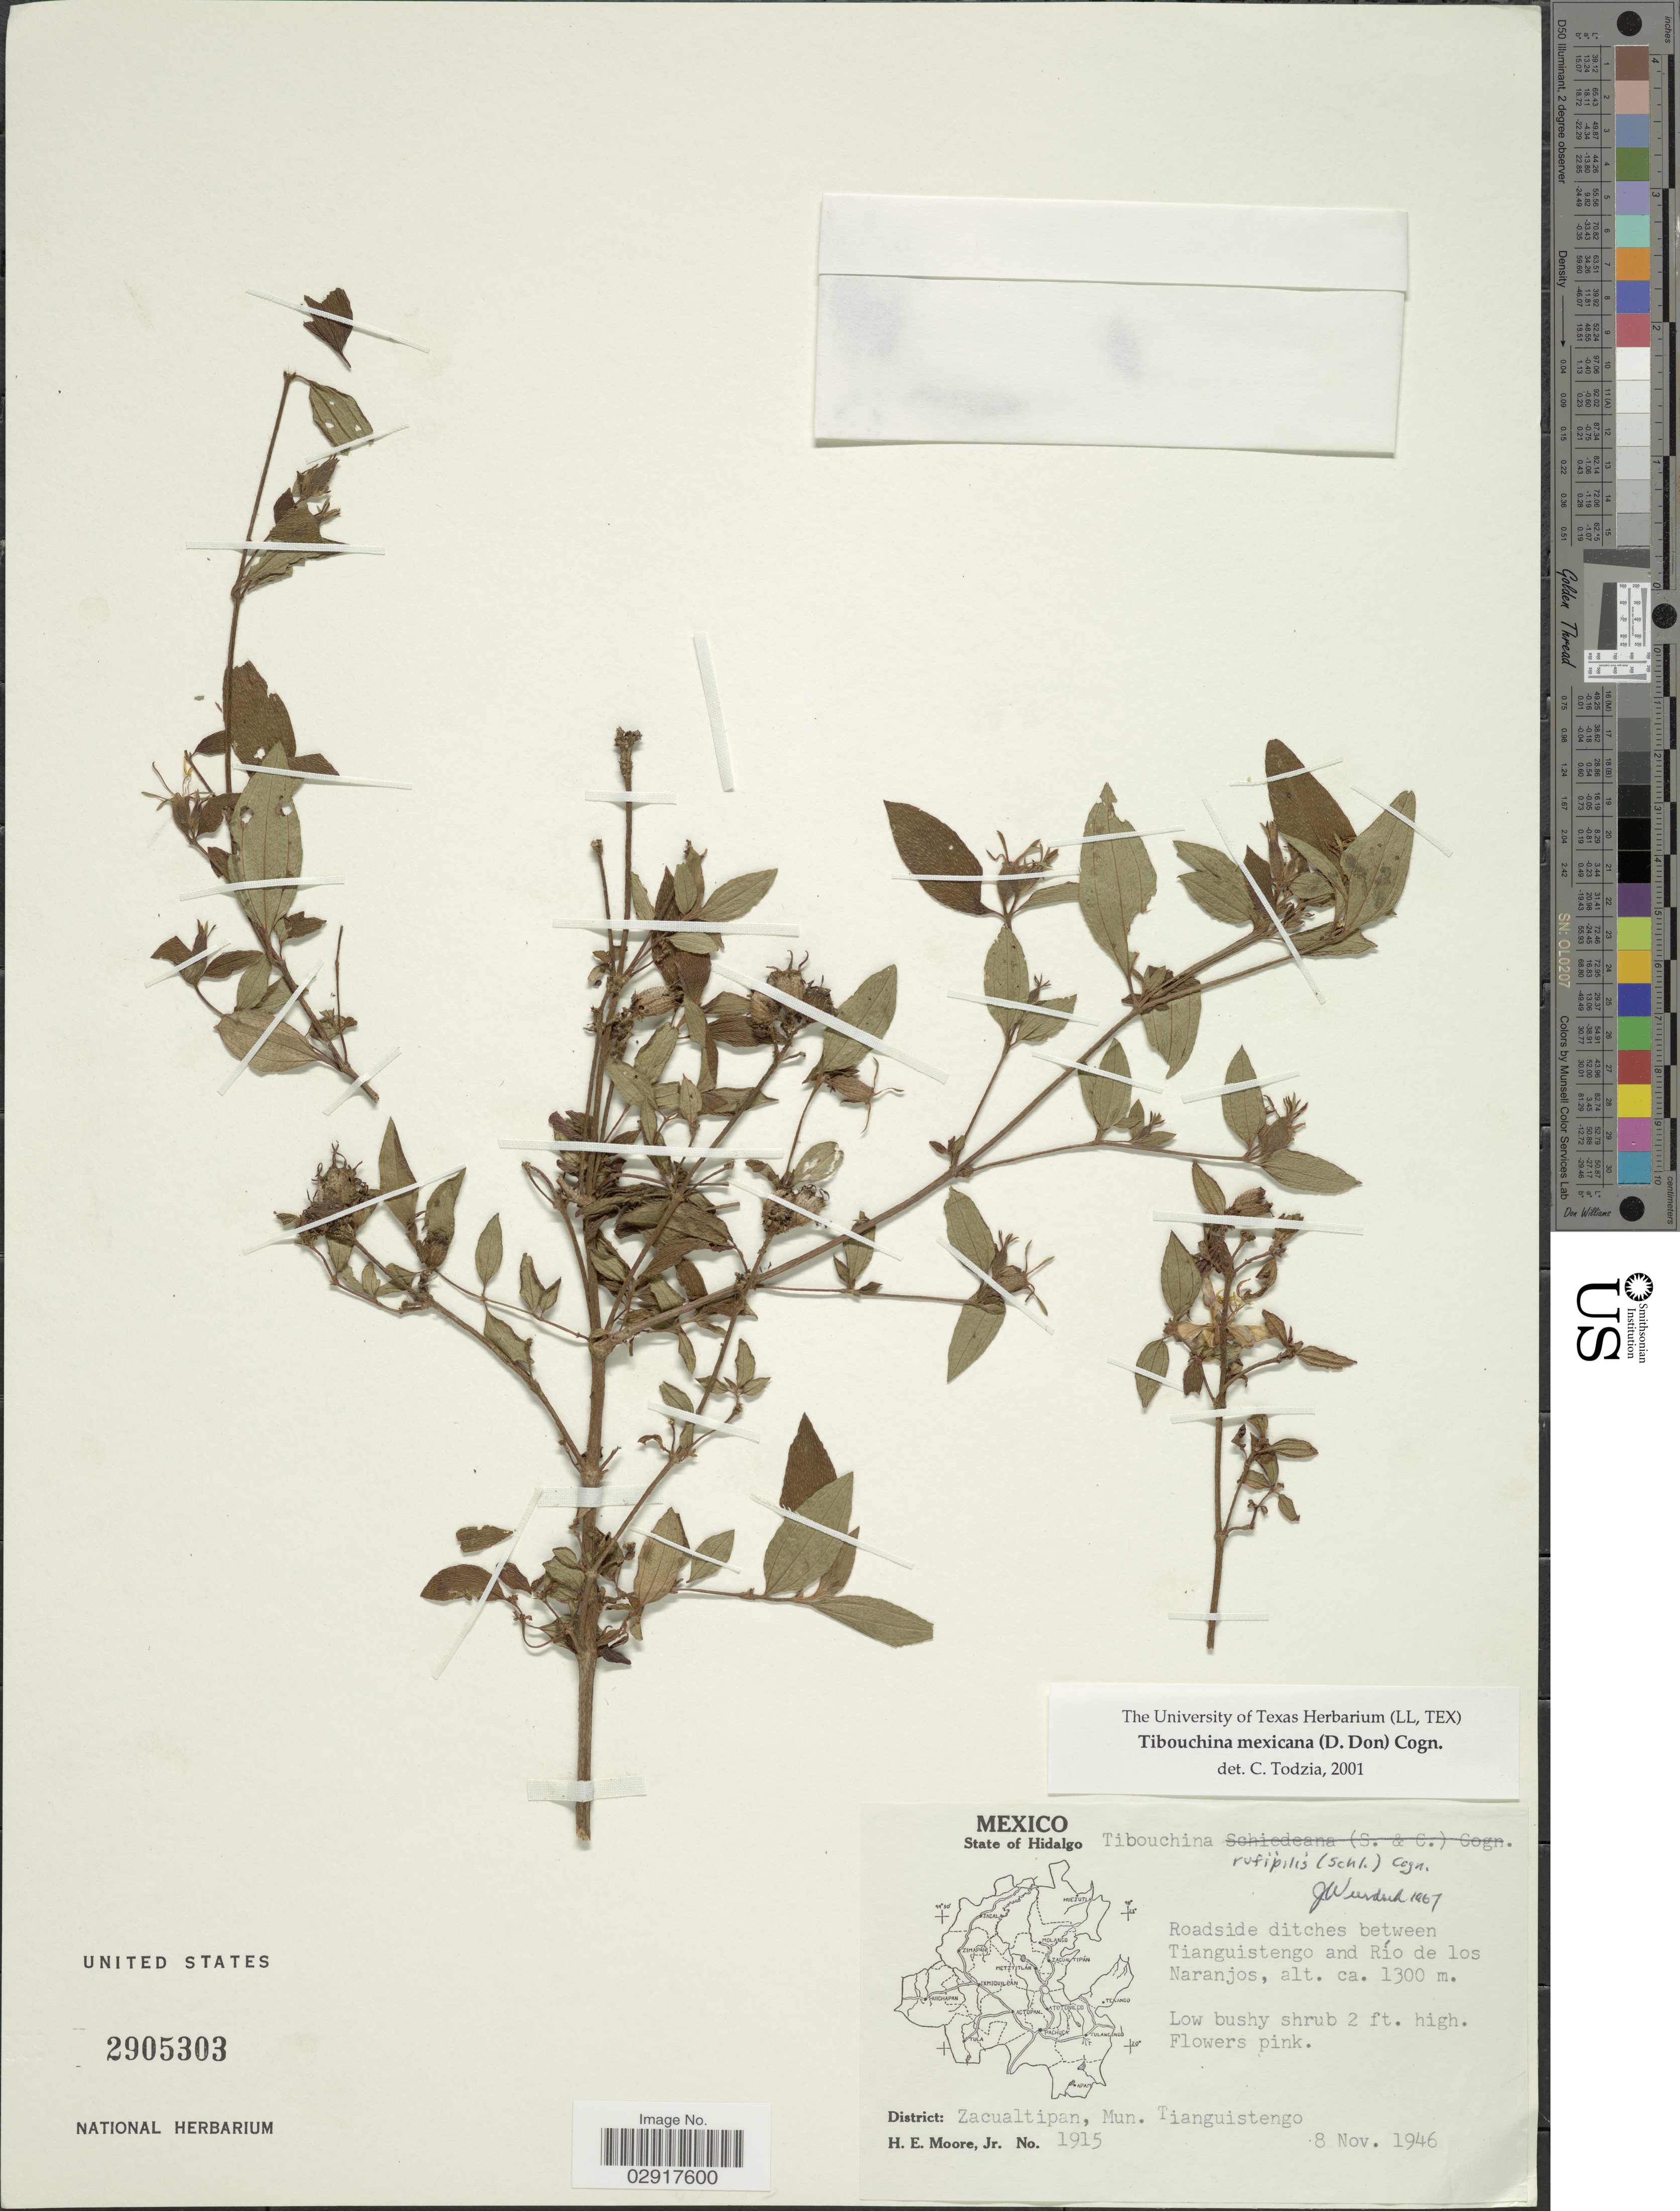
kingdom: Plantae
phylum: Tracheophyta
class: Magnoliopsida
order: Myrtales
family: Melastomataceae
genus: Chaetogastra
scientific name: Chaetogastra tortuosa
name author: (Bonpl.) DC.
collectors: H. Moore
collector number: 1915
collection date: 1946-11-08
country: Mexico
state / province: Hidalgo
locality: Roadside ditches between Tianguistengo and Río de los Naranjos. District: Zacualtipan, Mun. Tianguistengo.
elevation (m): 1300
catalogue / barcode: US 2905303